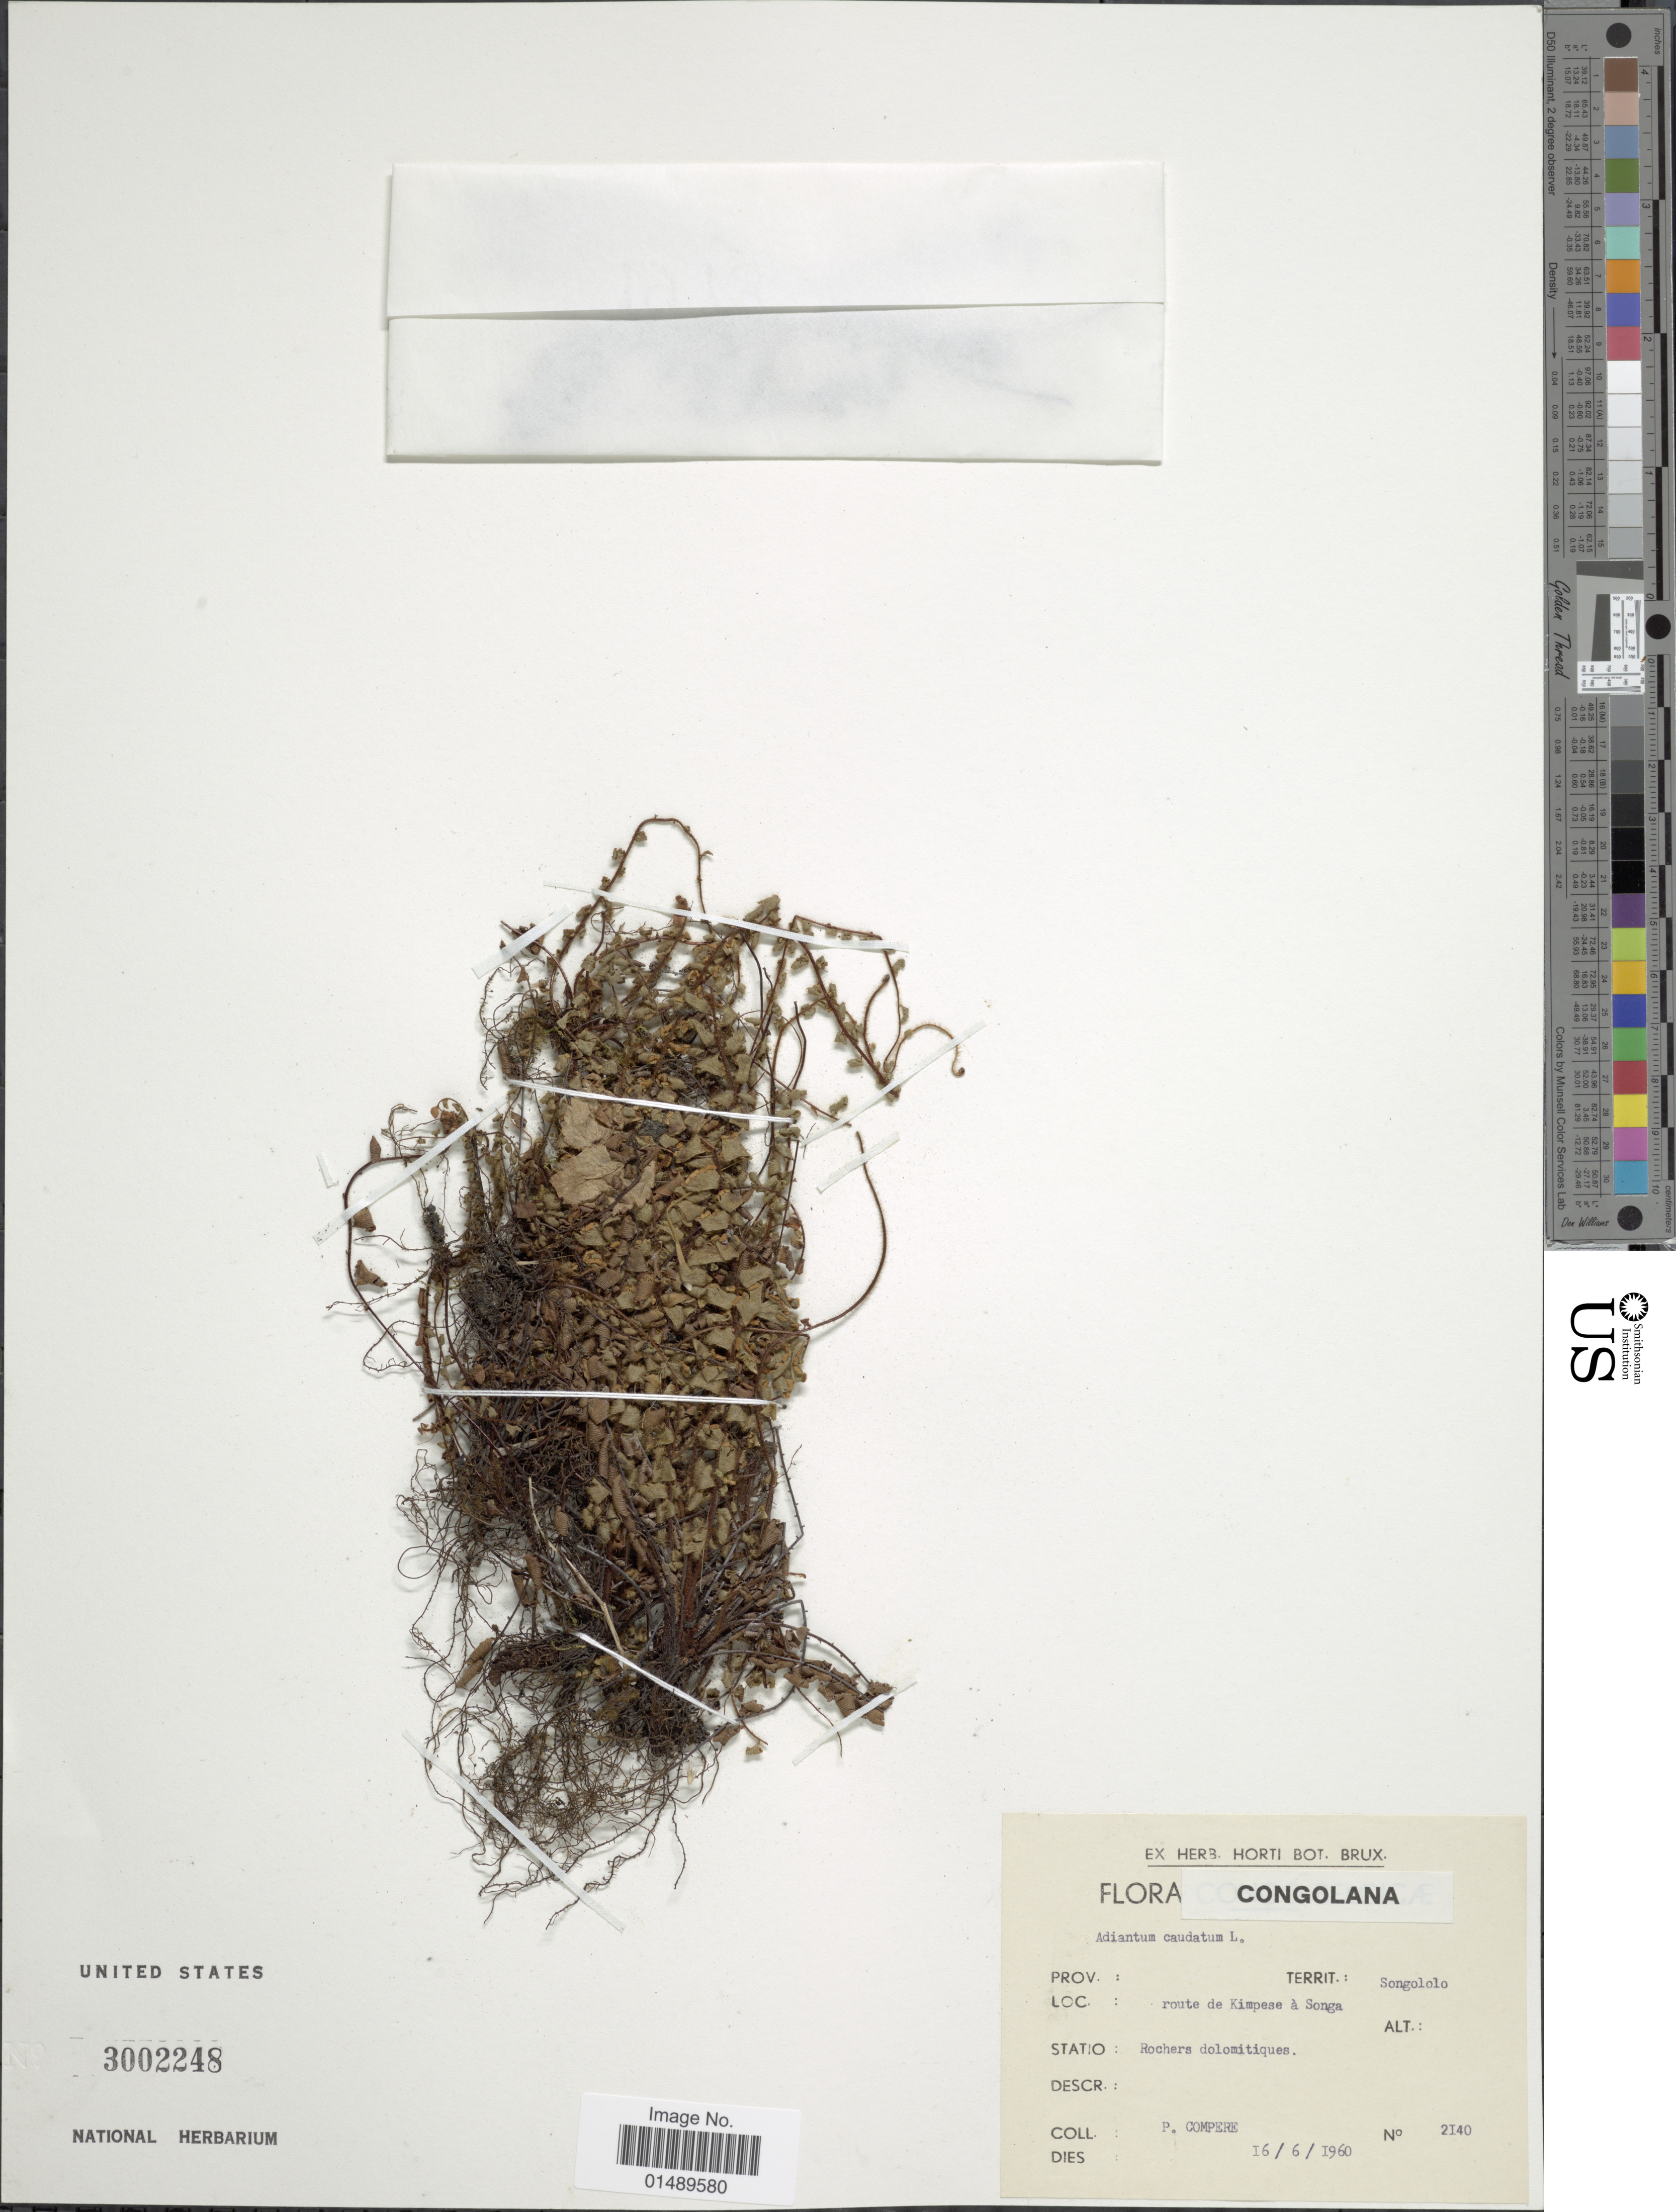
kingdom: Plantae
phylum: Tracheophyta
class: Polypodiopsida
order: Polypodiales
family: Pteridaceae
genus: Adiantum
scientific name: Adiantum caudatum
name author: L.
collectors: P. Compere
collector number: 2140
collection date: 1960-06-16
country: Congo, Democratic Republic of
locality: Congolana, Territ: Songololo, route de Kimpese a Songo.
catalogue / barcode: US 3002248